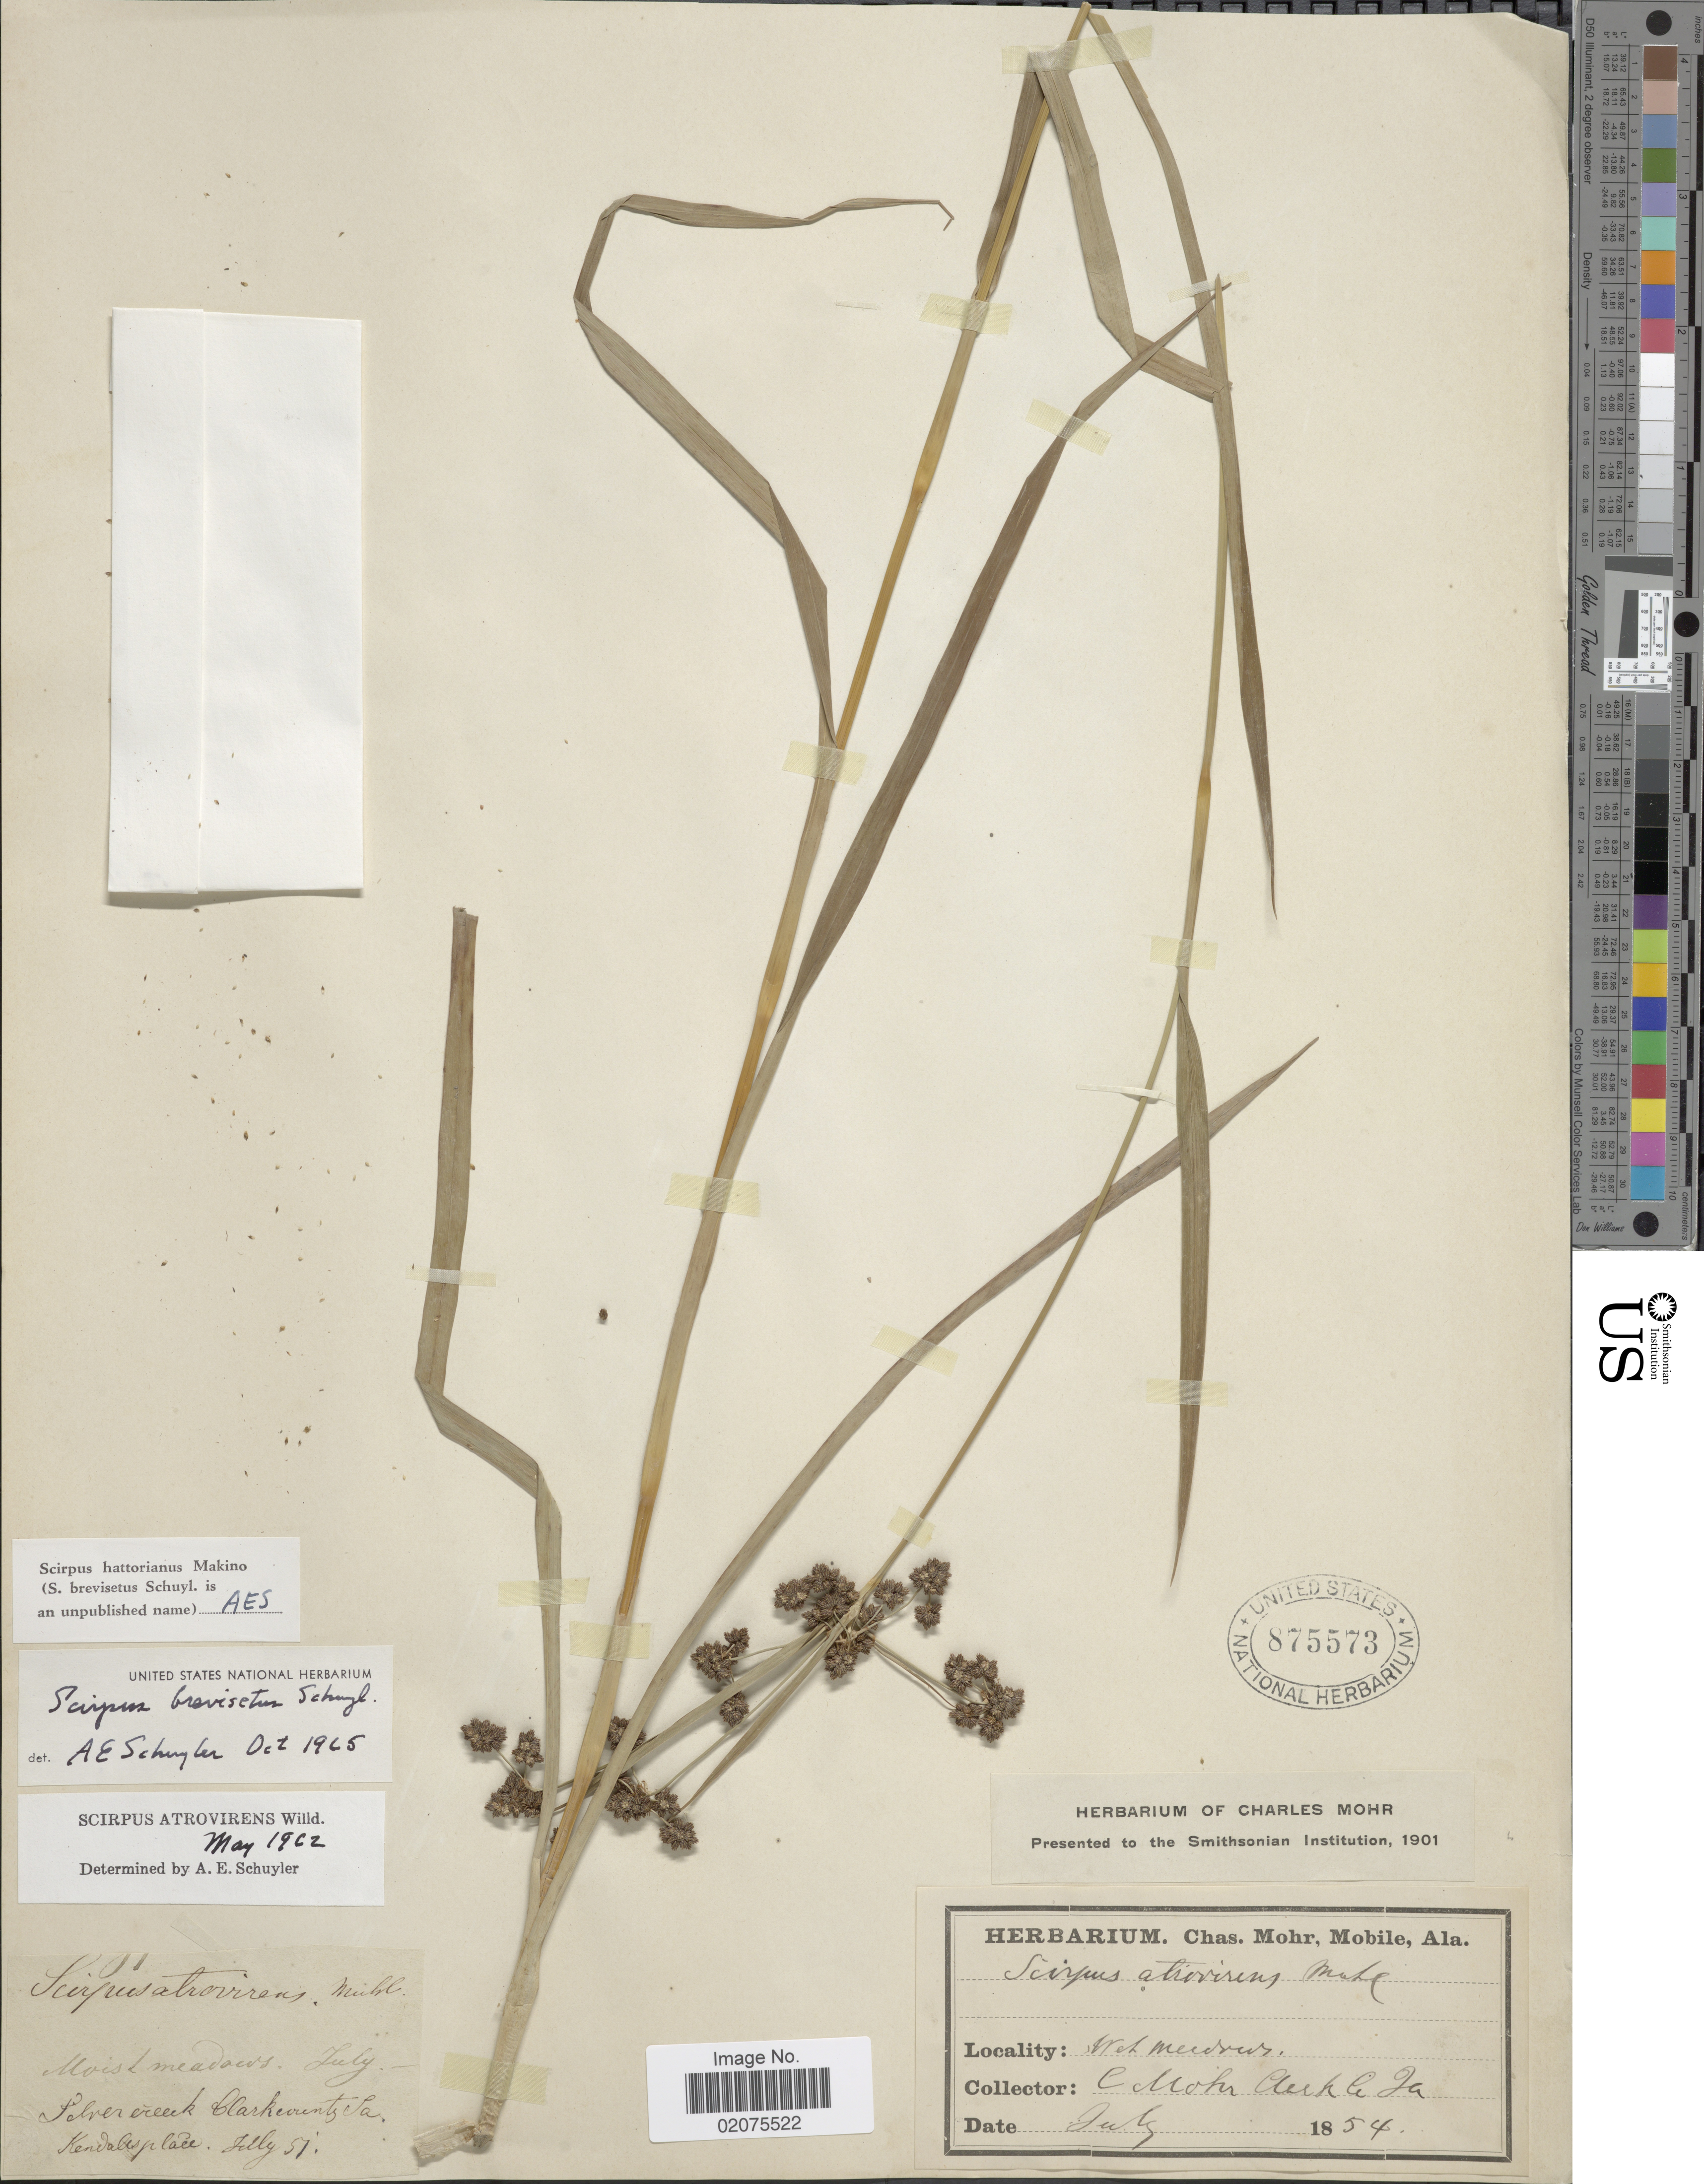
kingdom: Plantae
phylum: Tracheophyta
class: Liliopsida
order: Poales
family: Cyperaceae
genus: Scirpus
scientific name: Scirpus hattorianus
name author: Makino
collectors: C. T. Mohr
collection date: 1851-07/1854-07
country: United States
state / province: Louisiana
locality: Silver creek, Clark county.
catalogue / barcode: US 875573